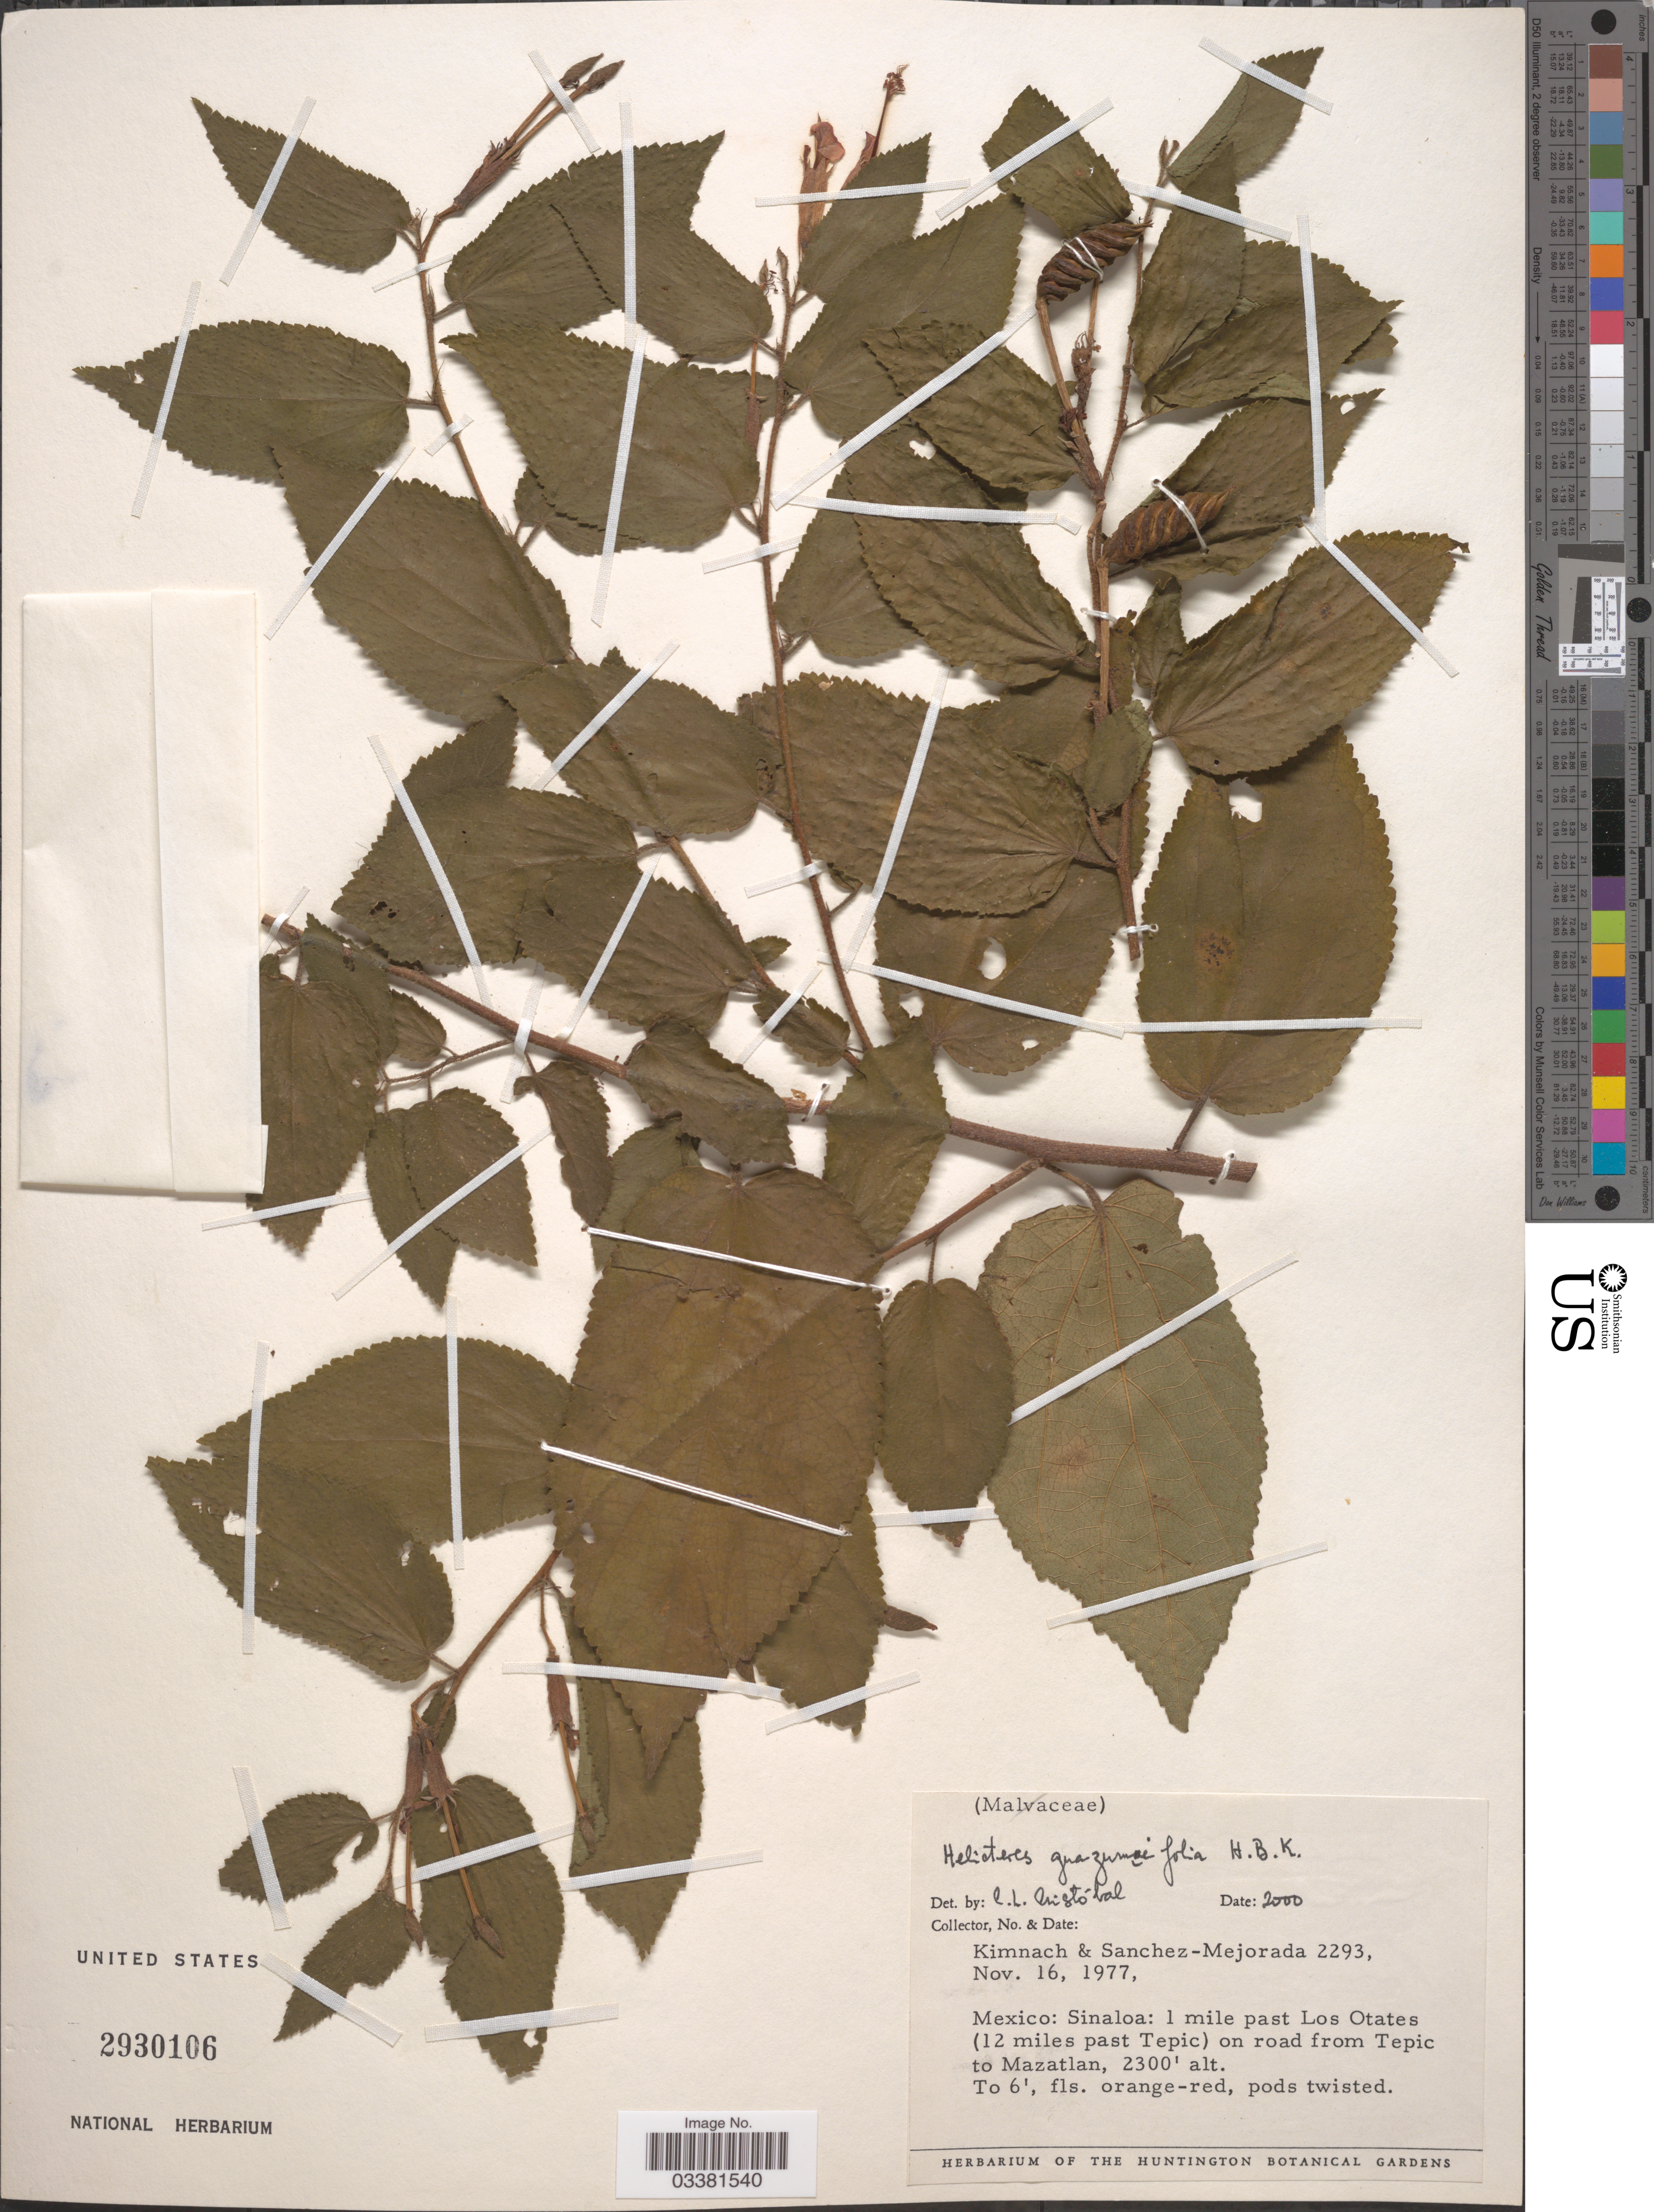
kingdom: Plantae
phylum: Tracheophyta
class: Magnoliopsida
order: Malvales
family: Malvaceae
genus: Helicteres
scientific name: Helicteres guazumifolia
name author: Kunth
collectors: -. Kimnach & Sanchez-Mejorada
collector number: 2293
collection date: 1977-11-16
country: Mexico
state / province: Sinaloa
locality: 1 mile past Los Otates (12 miles past Tepic) on road from Tepic to Mazatlan.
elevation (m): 701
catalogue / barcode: US 2930106